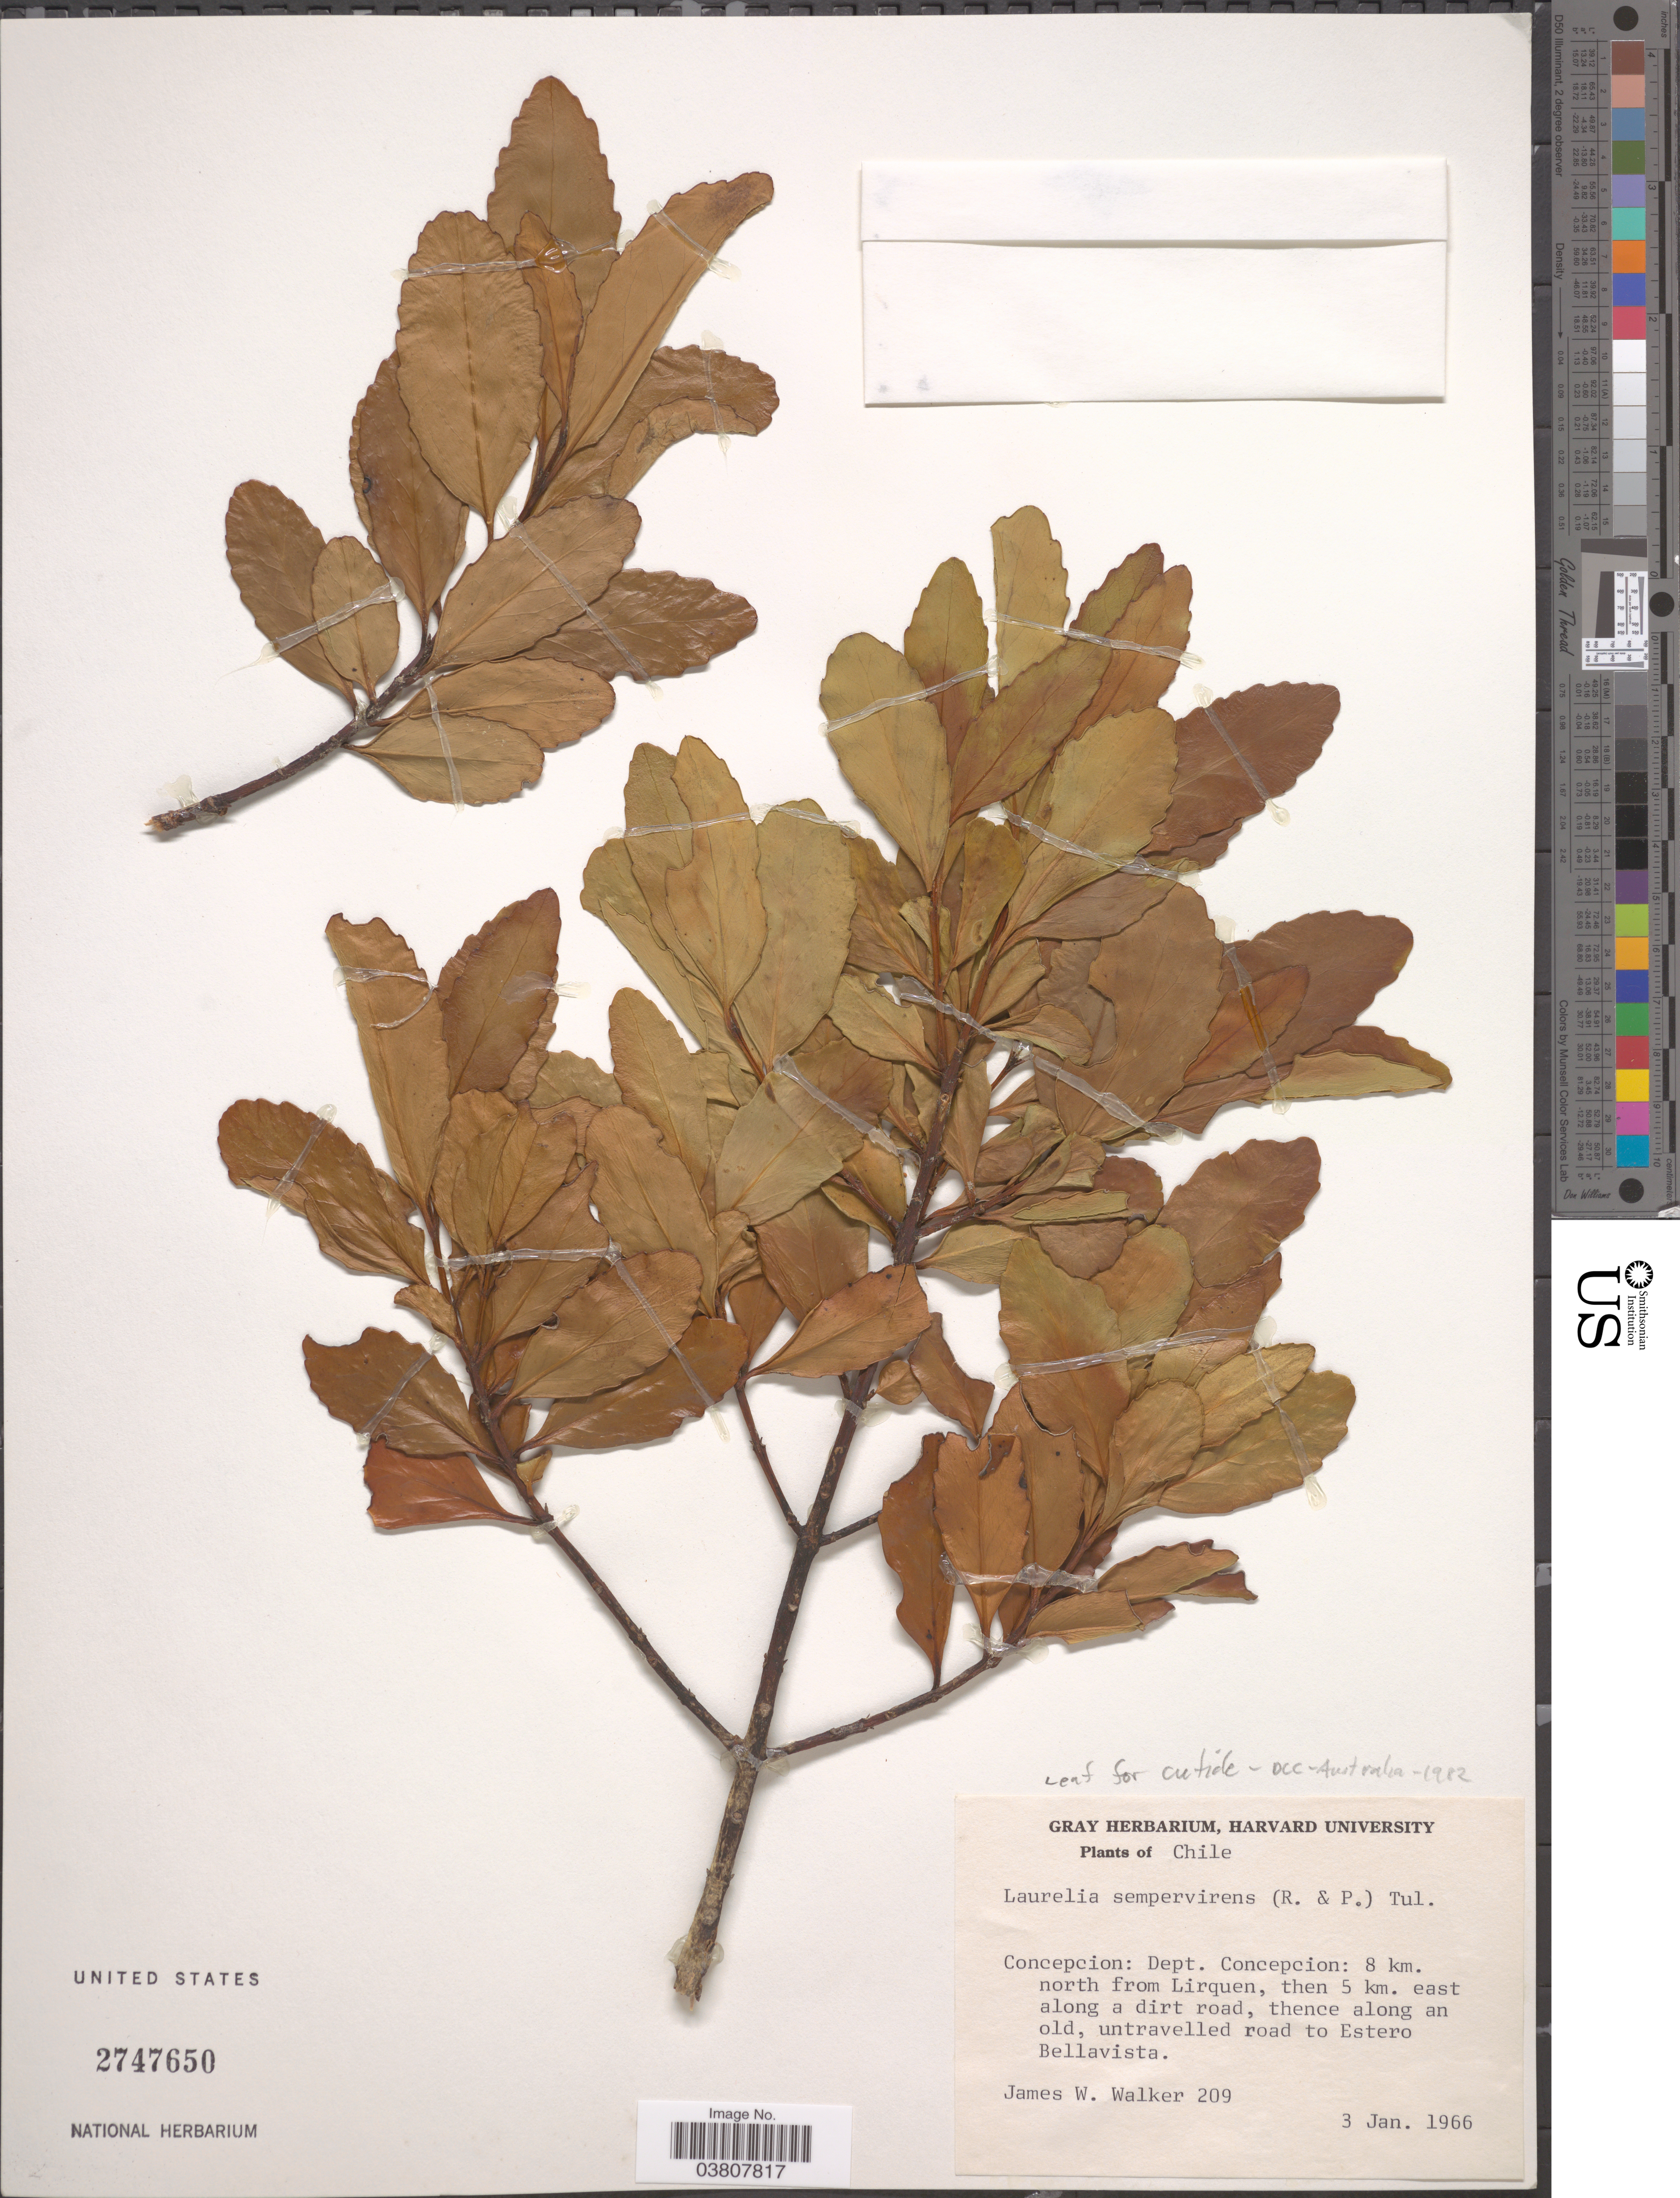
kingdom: Plantae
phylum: Tracheophyta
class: Magnoliopsida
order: Laurales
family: Atherospermataceae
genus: Laurelia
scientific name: Laurelia sempervirens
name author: (Ruiz & Pav.) Tul.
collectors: J. W. Walker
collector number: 209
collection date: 1966-01-03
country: Chile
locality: Concepcion: Dept. Concepcion: 8 km. north from Lirquen, then 5 km. east along a dirt road, thence along an old, untravelled road to Estero Bellavista.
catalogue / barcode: US 2747650